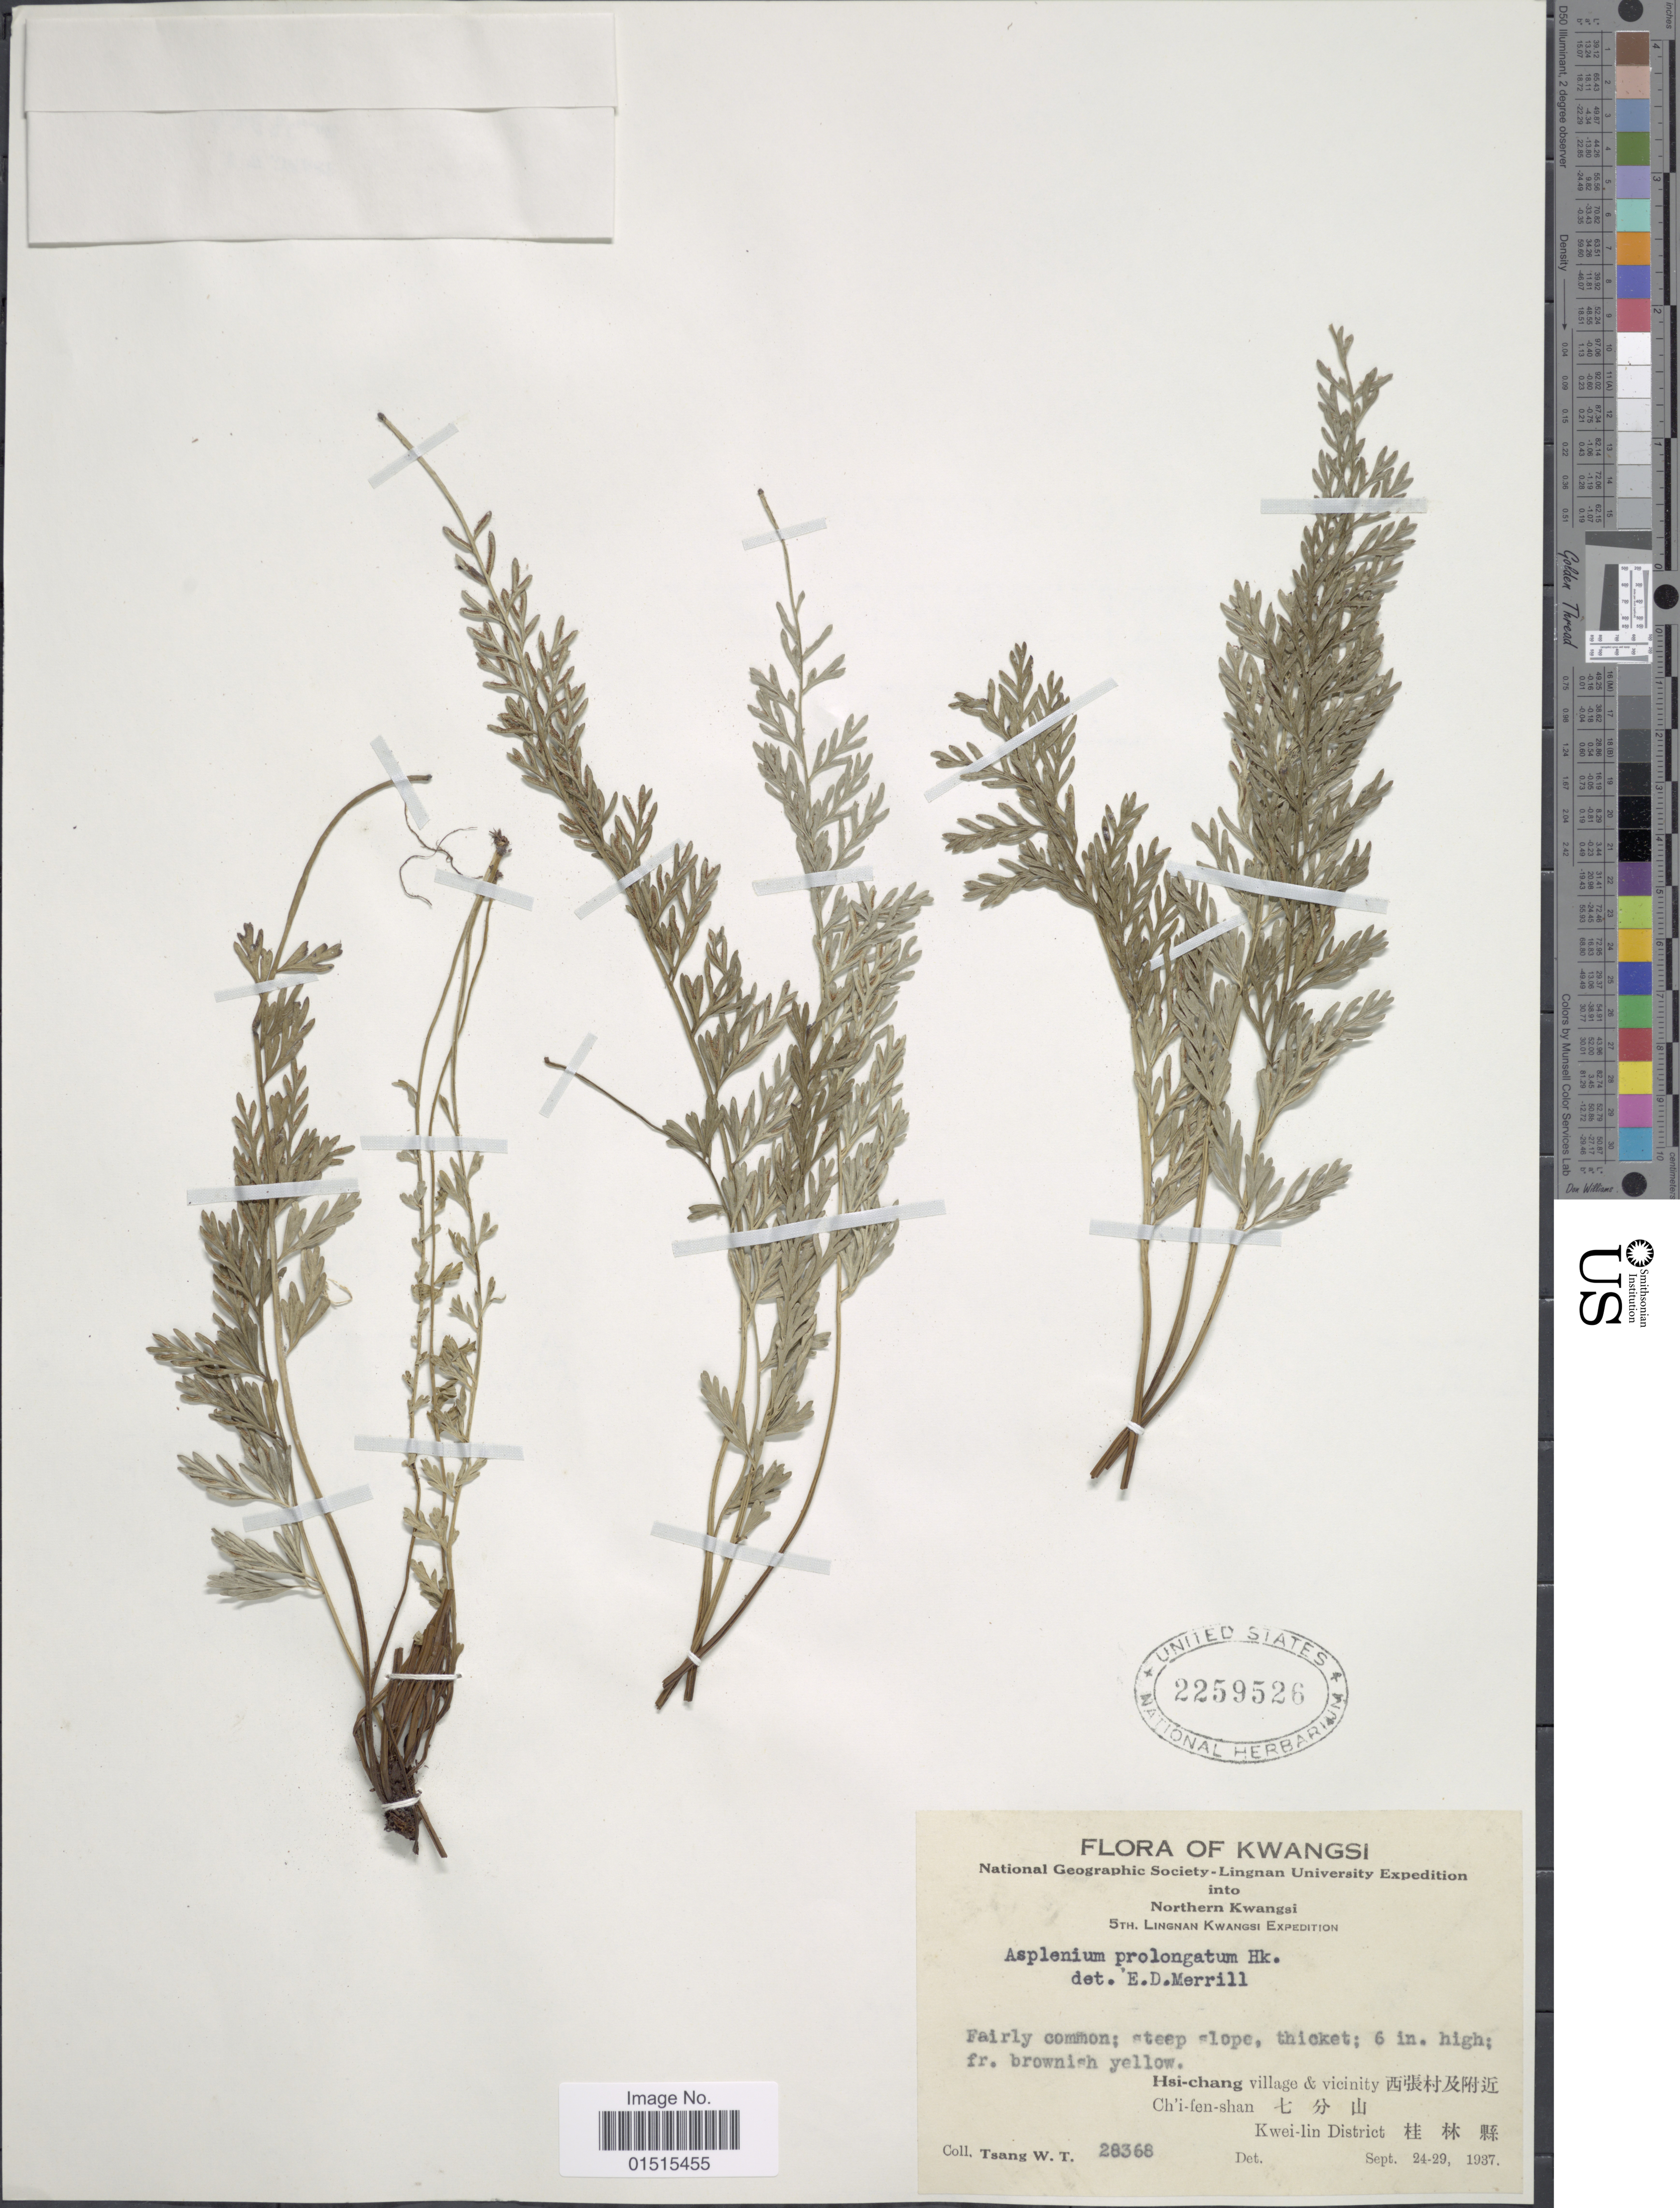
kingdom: Plantae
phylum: Tracheophyta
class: Polypodiopsida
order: Polypodiales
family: Aspleniaceae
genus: Asplenium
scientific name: Asplenium prolongatum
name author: Hook.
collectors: W. T. Tsang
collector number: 28368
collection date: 1937-09-24/1937-09-29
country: China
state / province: Guangxi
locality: Northern Kwangsi, Hsi-chang village & vicinity, Ch'i-fen-shan, Kwei-lin District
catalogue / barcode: US 2259526